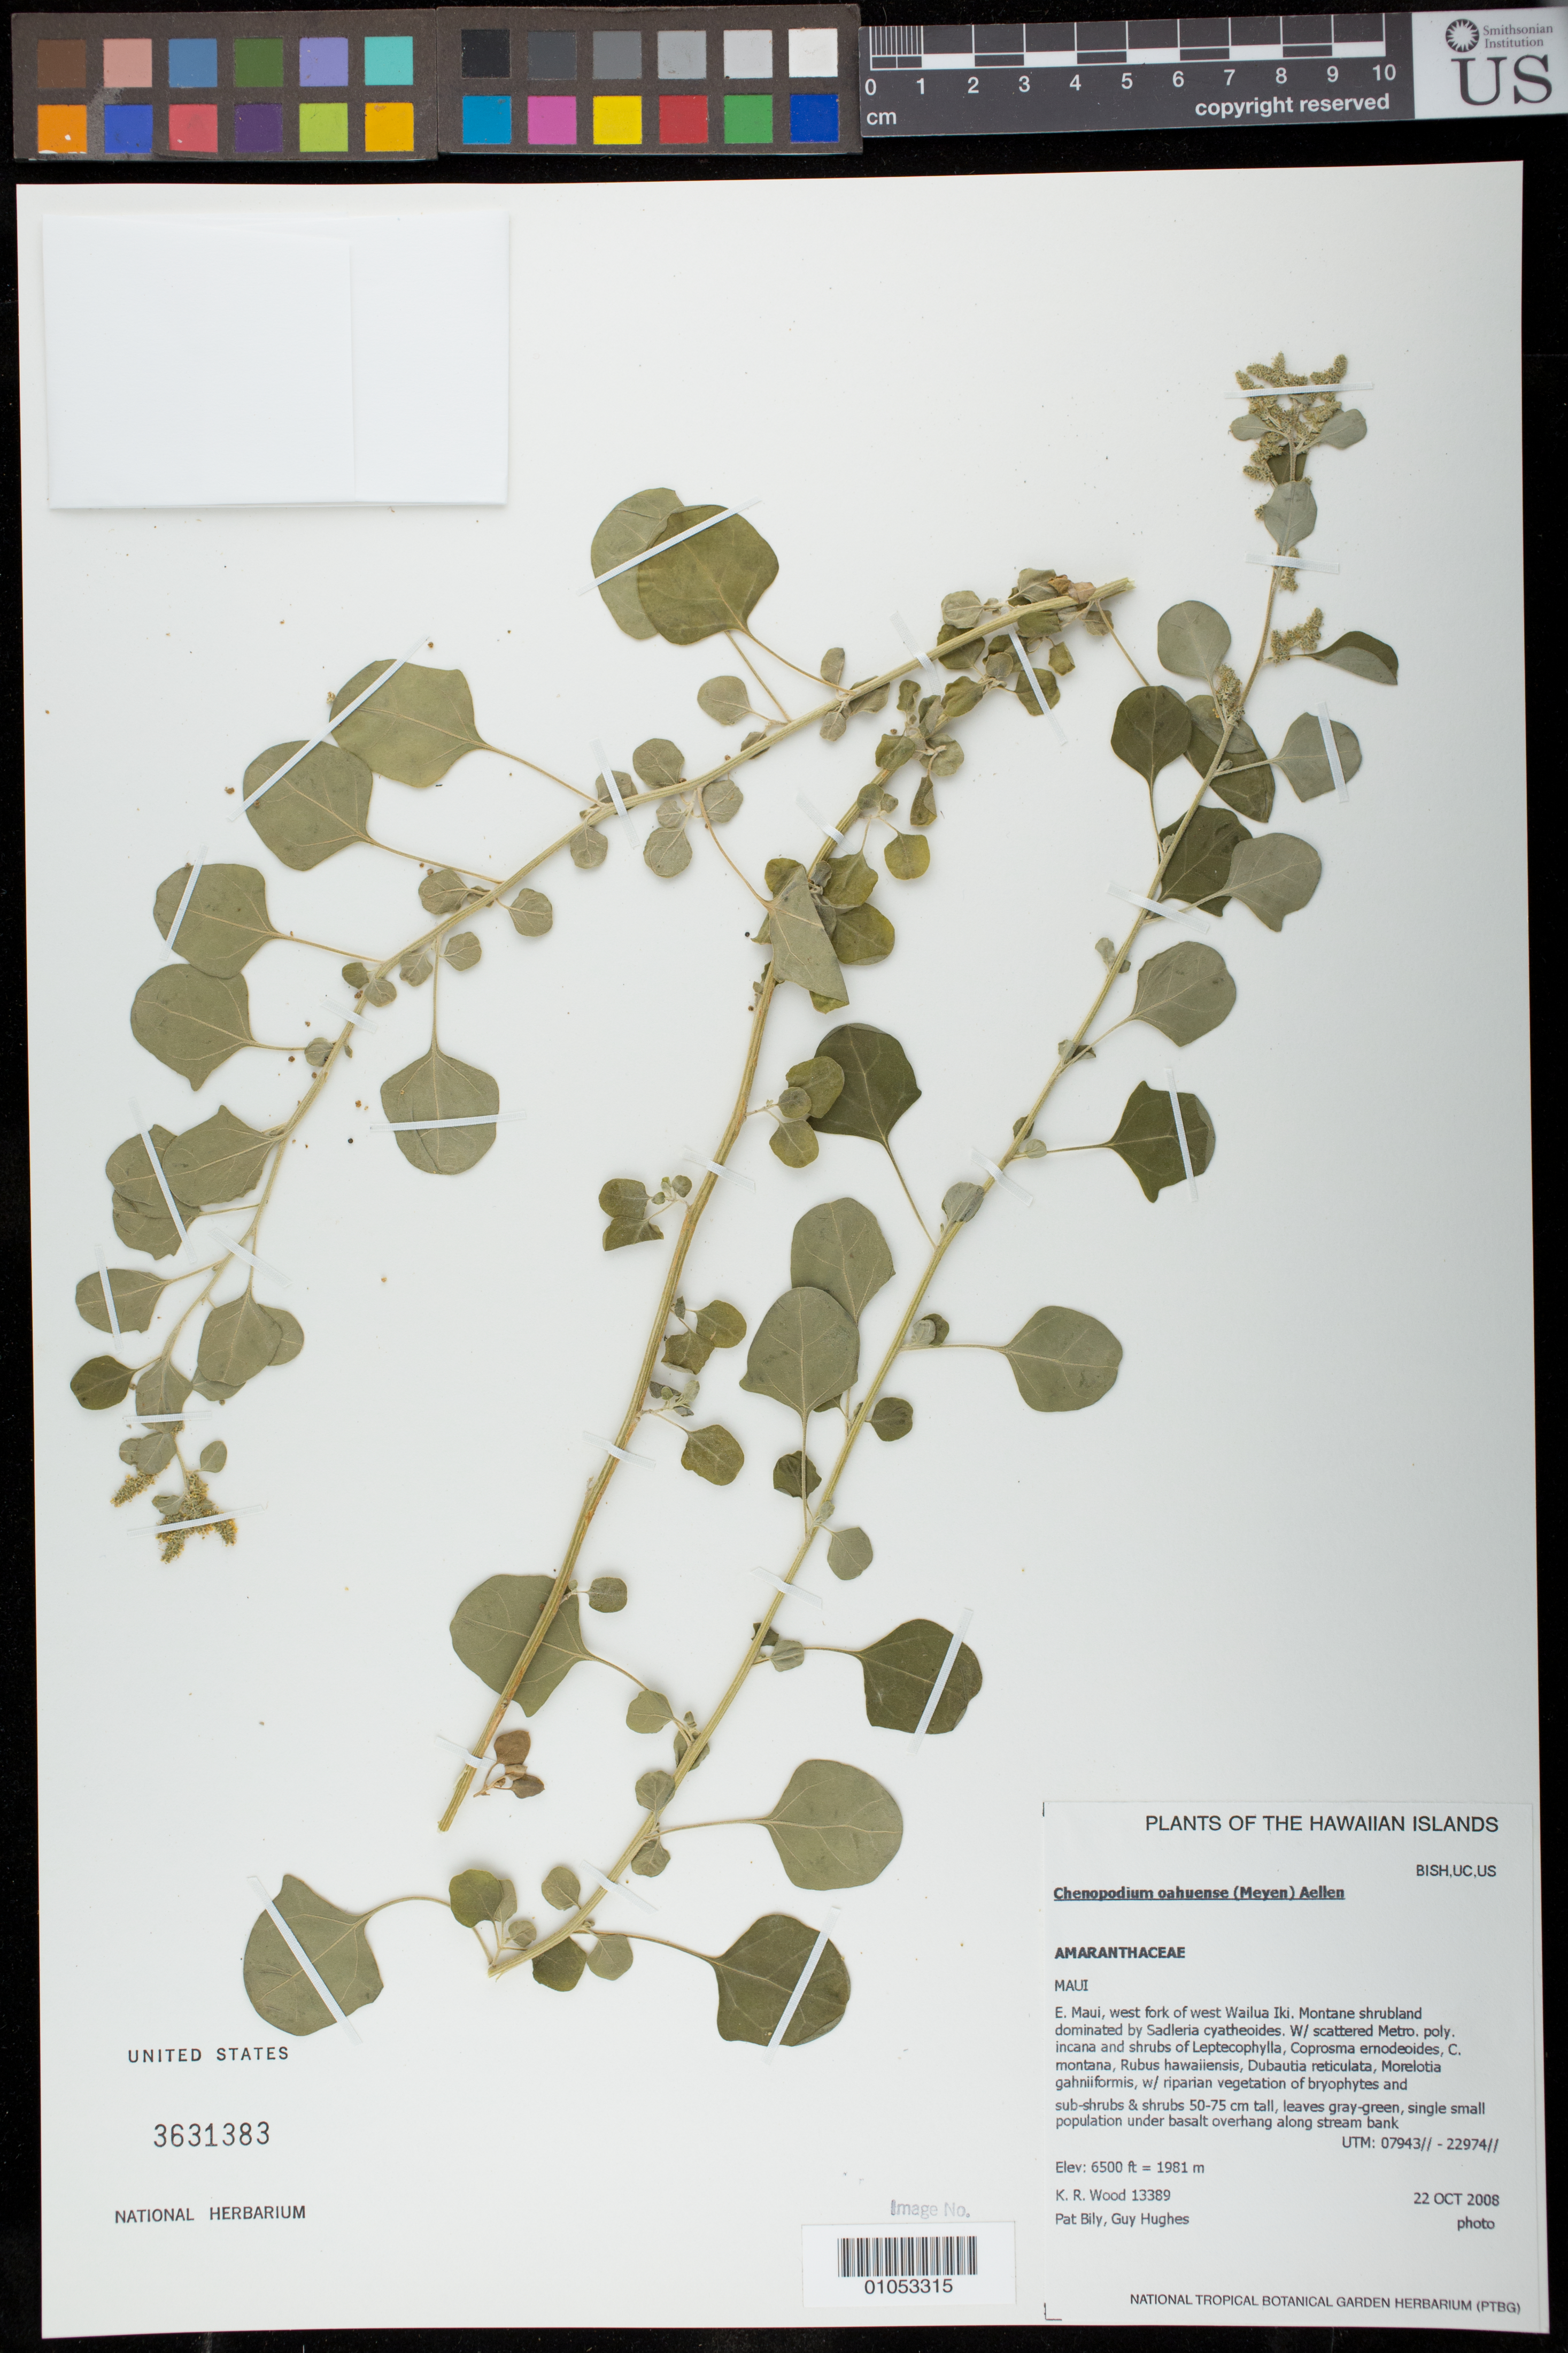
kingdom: Plantae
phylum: Tracheophyta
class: Magnoliopsida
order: Caryophyllales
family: Amaranthaceae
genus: Chenopodium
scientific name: Chenopodium oahuense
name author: (Meyen) Aellen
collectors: K. R. Wood, P. Bily & G. Hughes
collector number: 13389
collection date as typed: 22 Oct 2008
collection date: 2008-10-22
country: United States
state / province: Hawaii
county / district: Maui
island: Maui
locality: E. Maui, west fork of west Wailua Iki.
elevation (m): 1981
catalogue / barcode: US 3631383